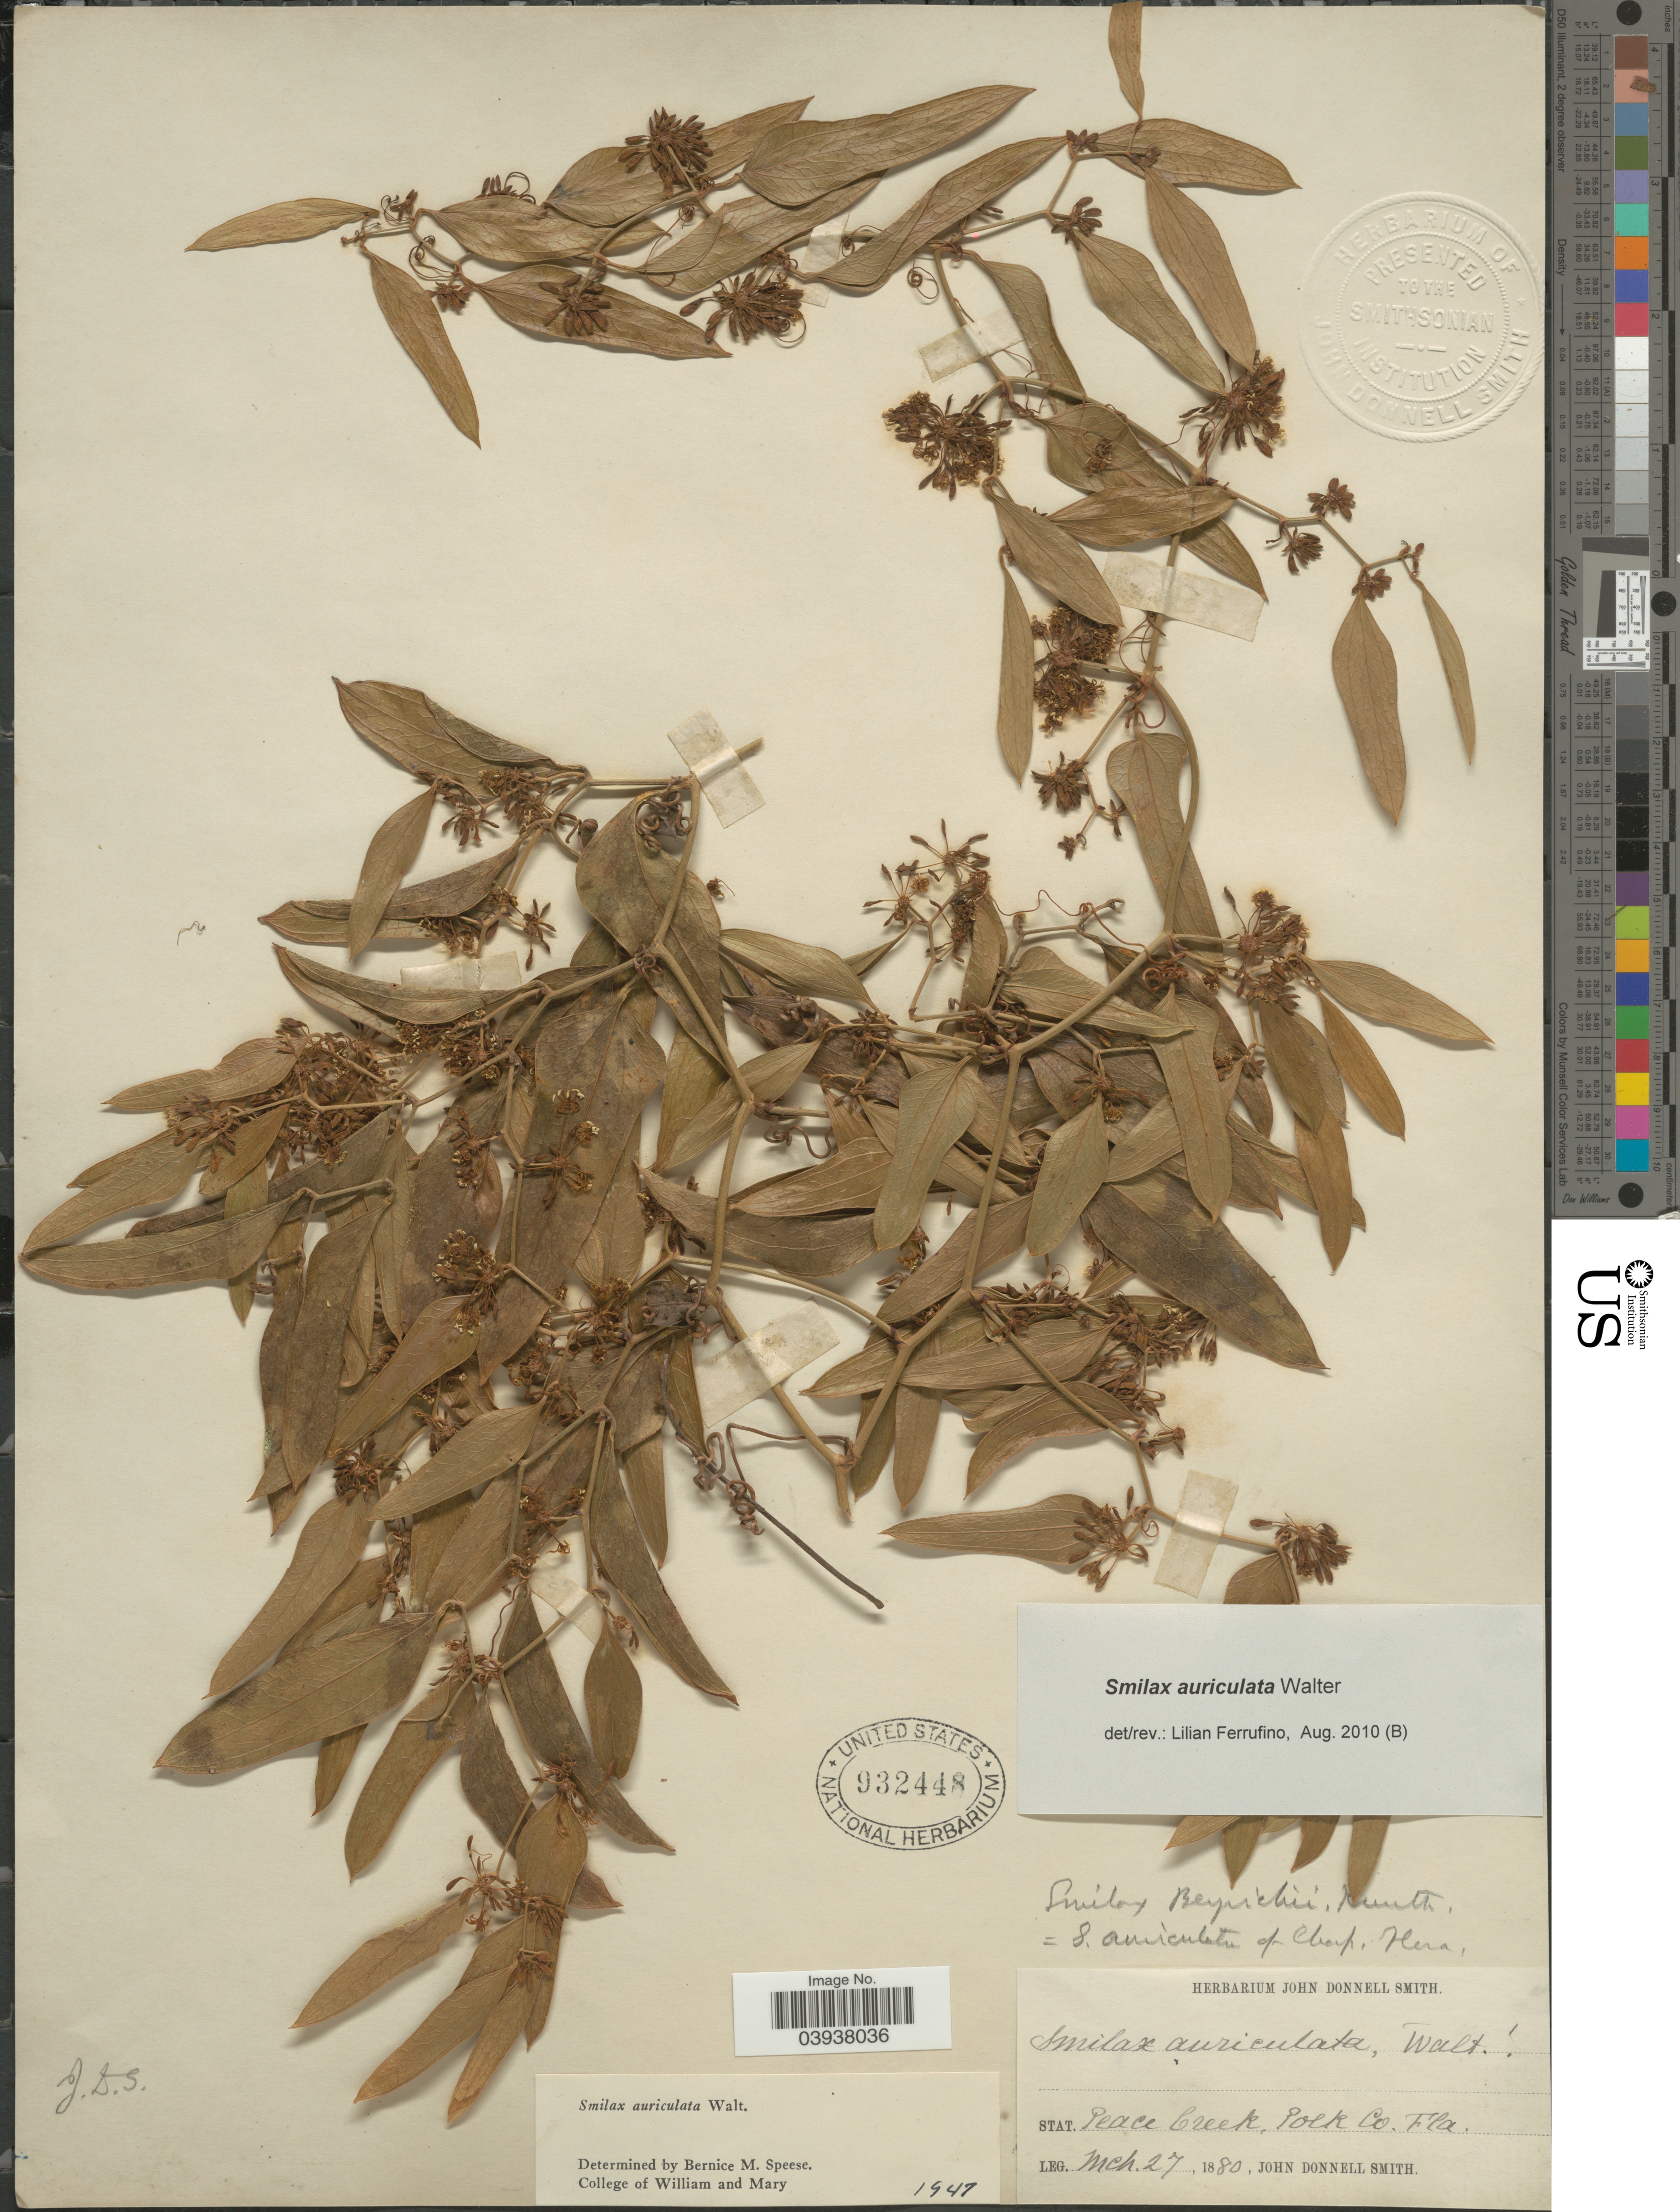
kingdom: Plantae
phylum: Tracheophyta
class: Liliopsida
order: Liliales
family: Smilacaceae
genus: Smilax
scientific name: Smilax auriculata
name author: Walter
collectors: J. Donnell Smith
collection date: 1880-03-27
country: United States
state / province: Florida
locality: Stat. Peace Creek, Polk Co.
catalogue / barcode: US 932448